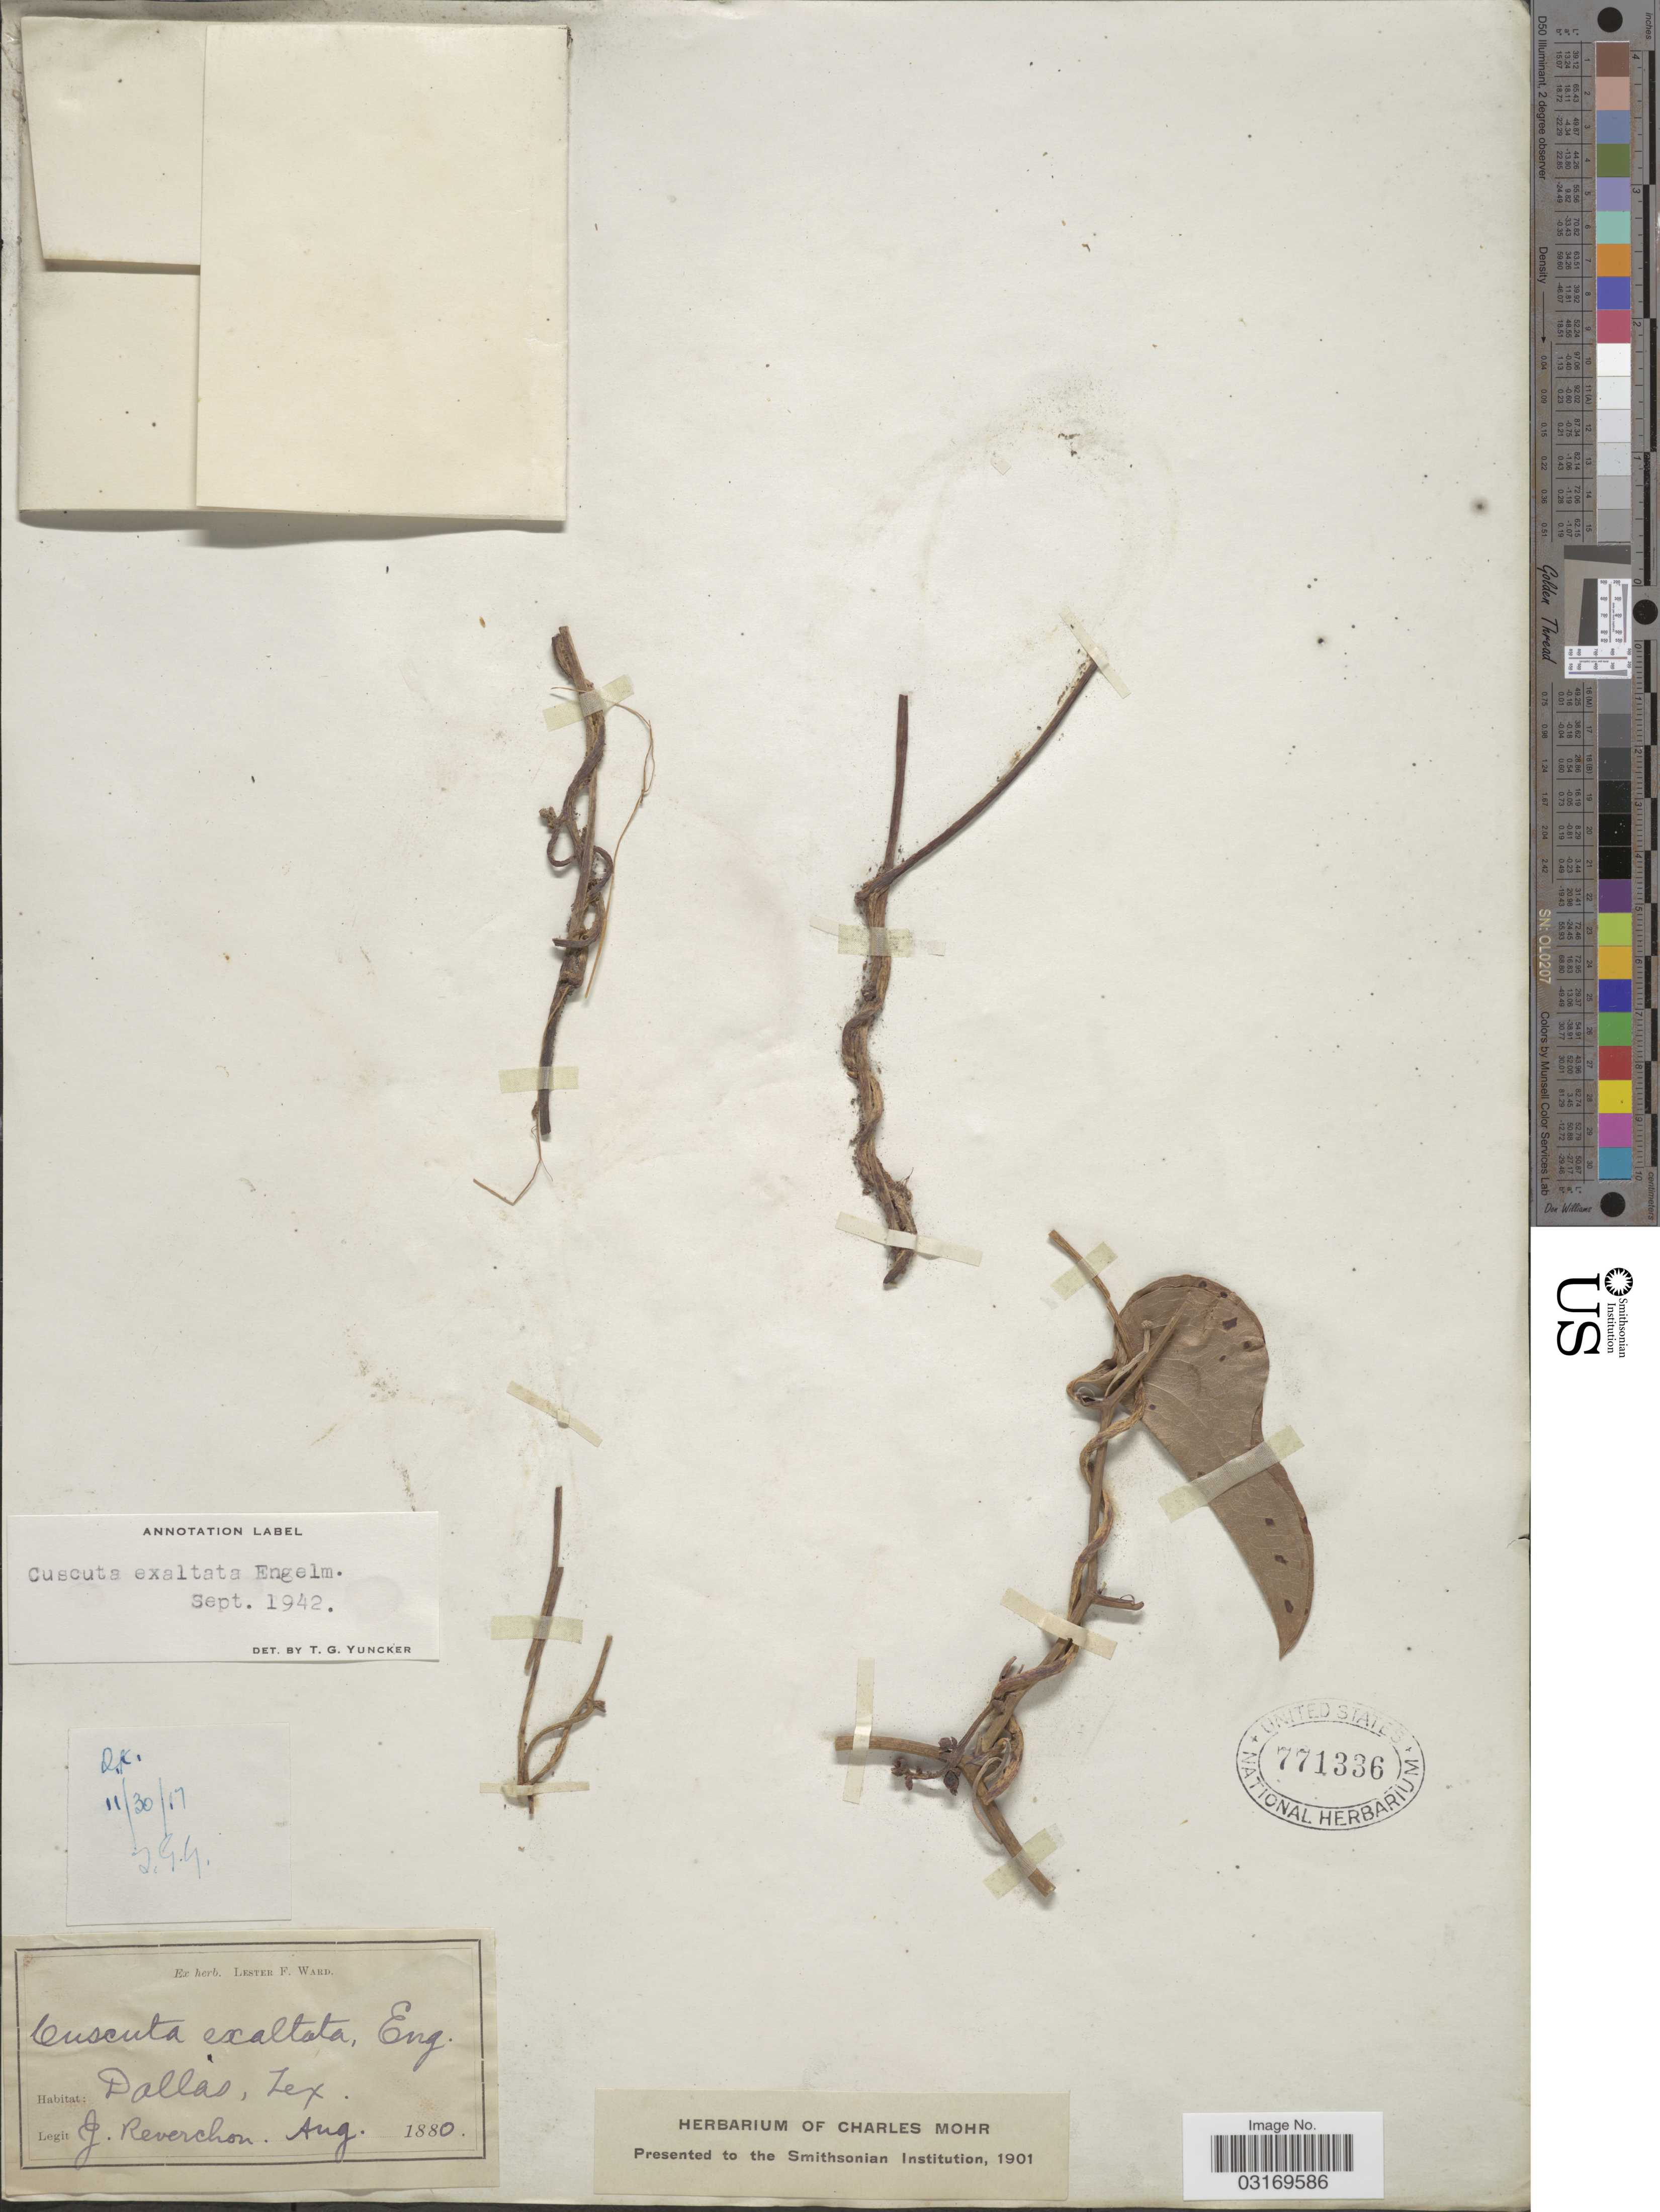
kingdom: Plantae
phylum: Tracheophyta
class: Magnoliopsida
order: Solanales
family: Convolvulaceae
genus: Cuscuta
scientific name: Cuscuta exaltata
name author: Engelm.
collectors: J. Reverchon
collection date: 1880-08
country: United States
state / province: Texas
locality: Dallas.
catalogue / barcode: US 771336